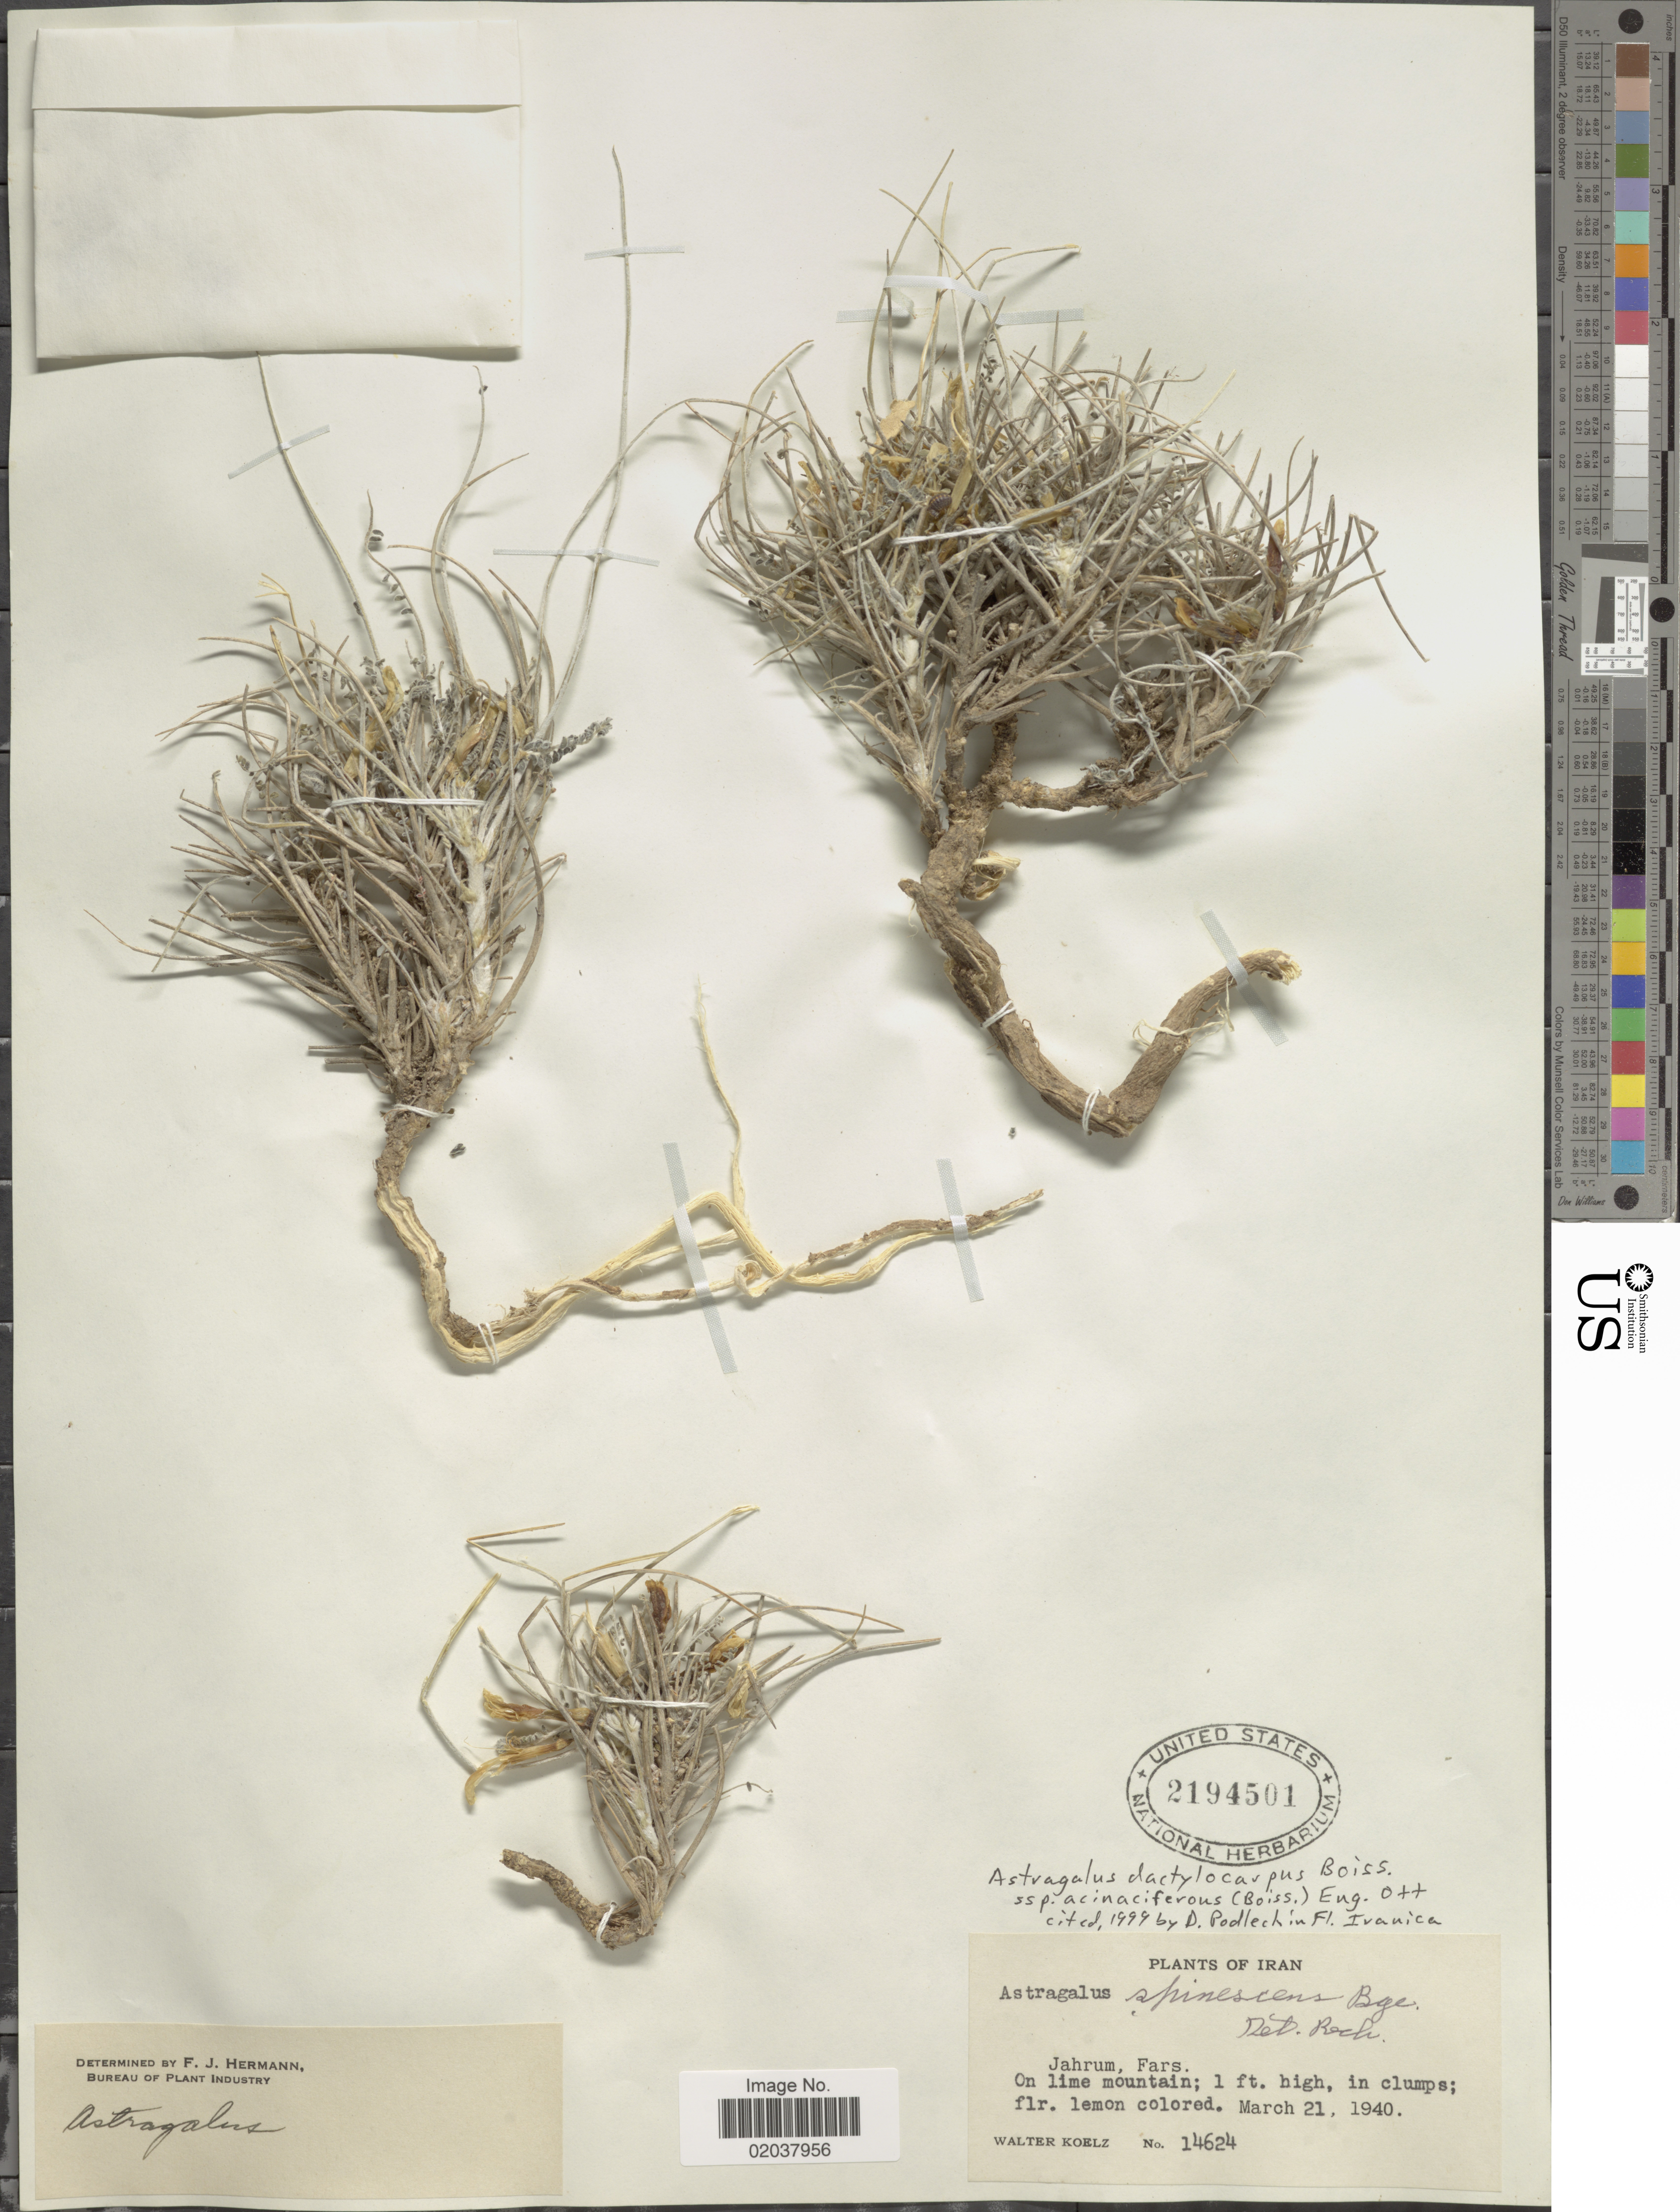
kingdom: Plantae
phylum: Tracheophyta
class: Magnoliopsida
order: Fabales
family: Fabaceae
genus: Astragalus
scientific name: Astragalus dactylocarpus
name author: Boiss.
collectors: W. N. Koelz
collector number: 14624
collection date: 1940-03-21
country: Iran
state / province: Fars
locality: Jahrum, Fars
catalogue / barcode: US 2194501